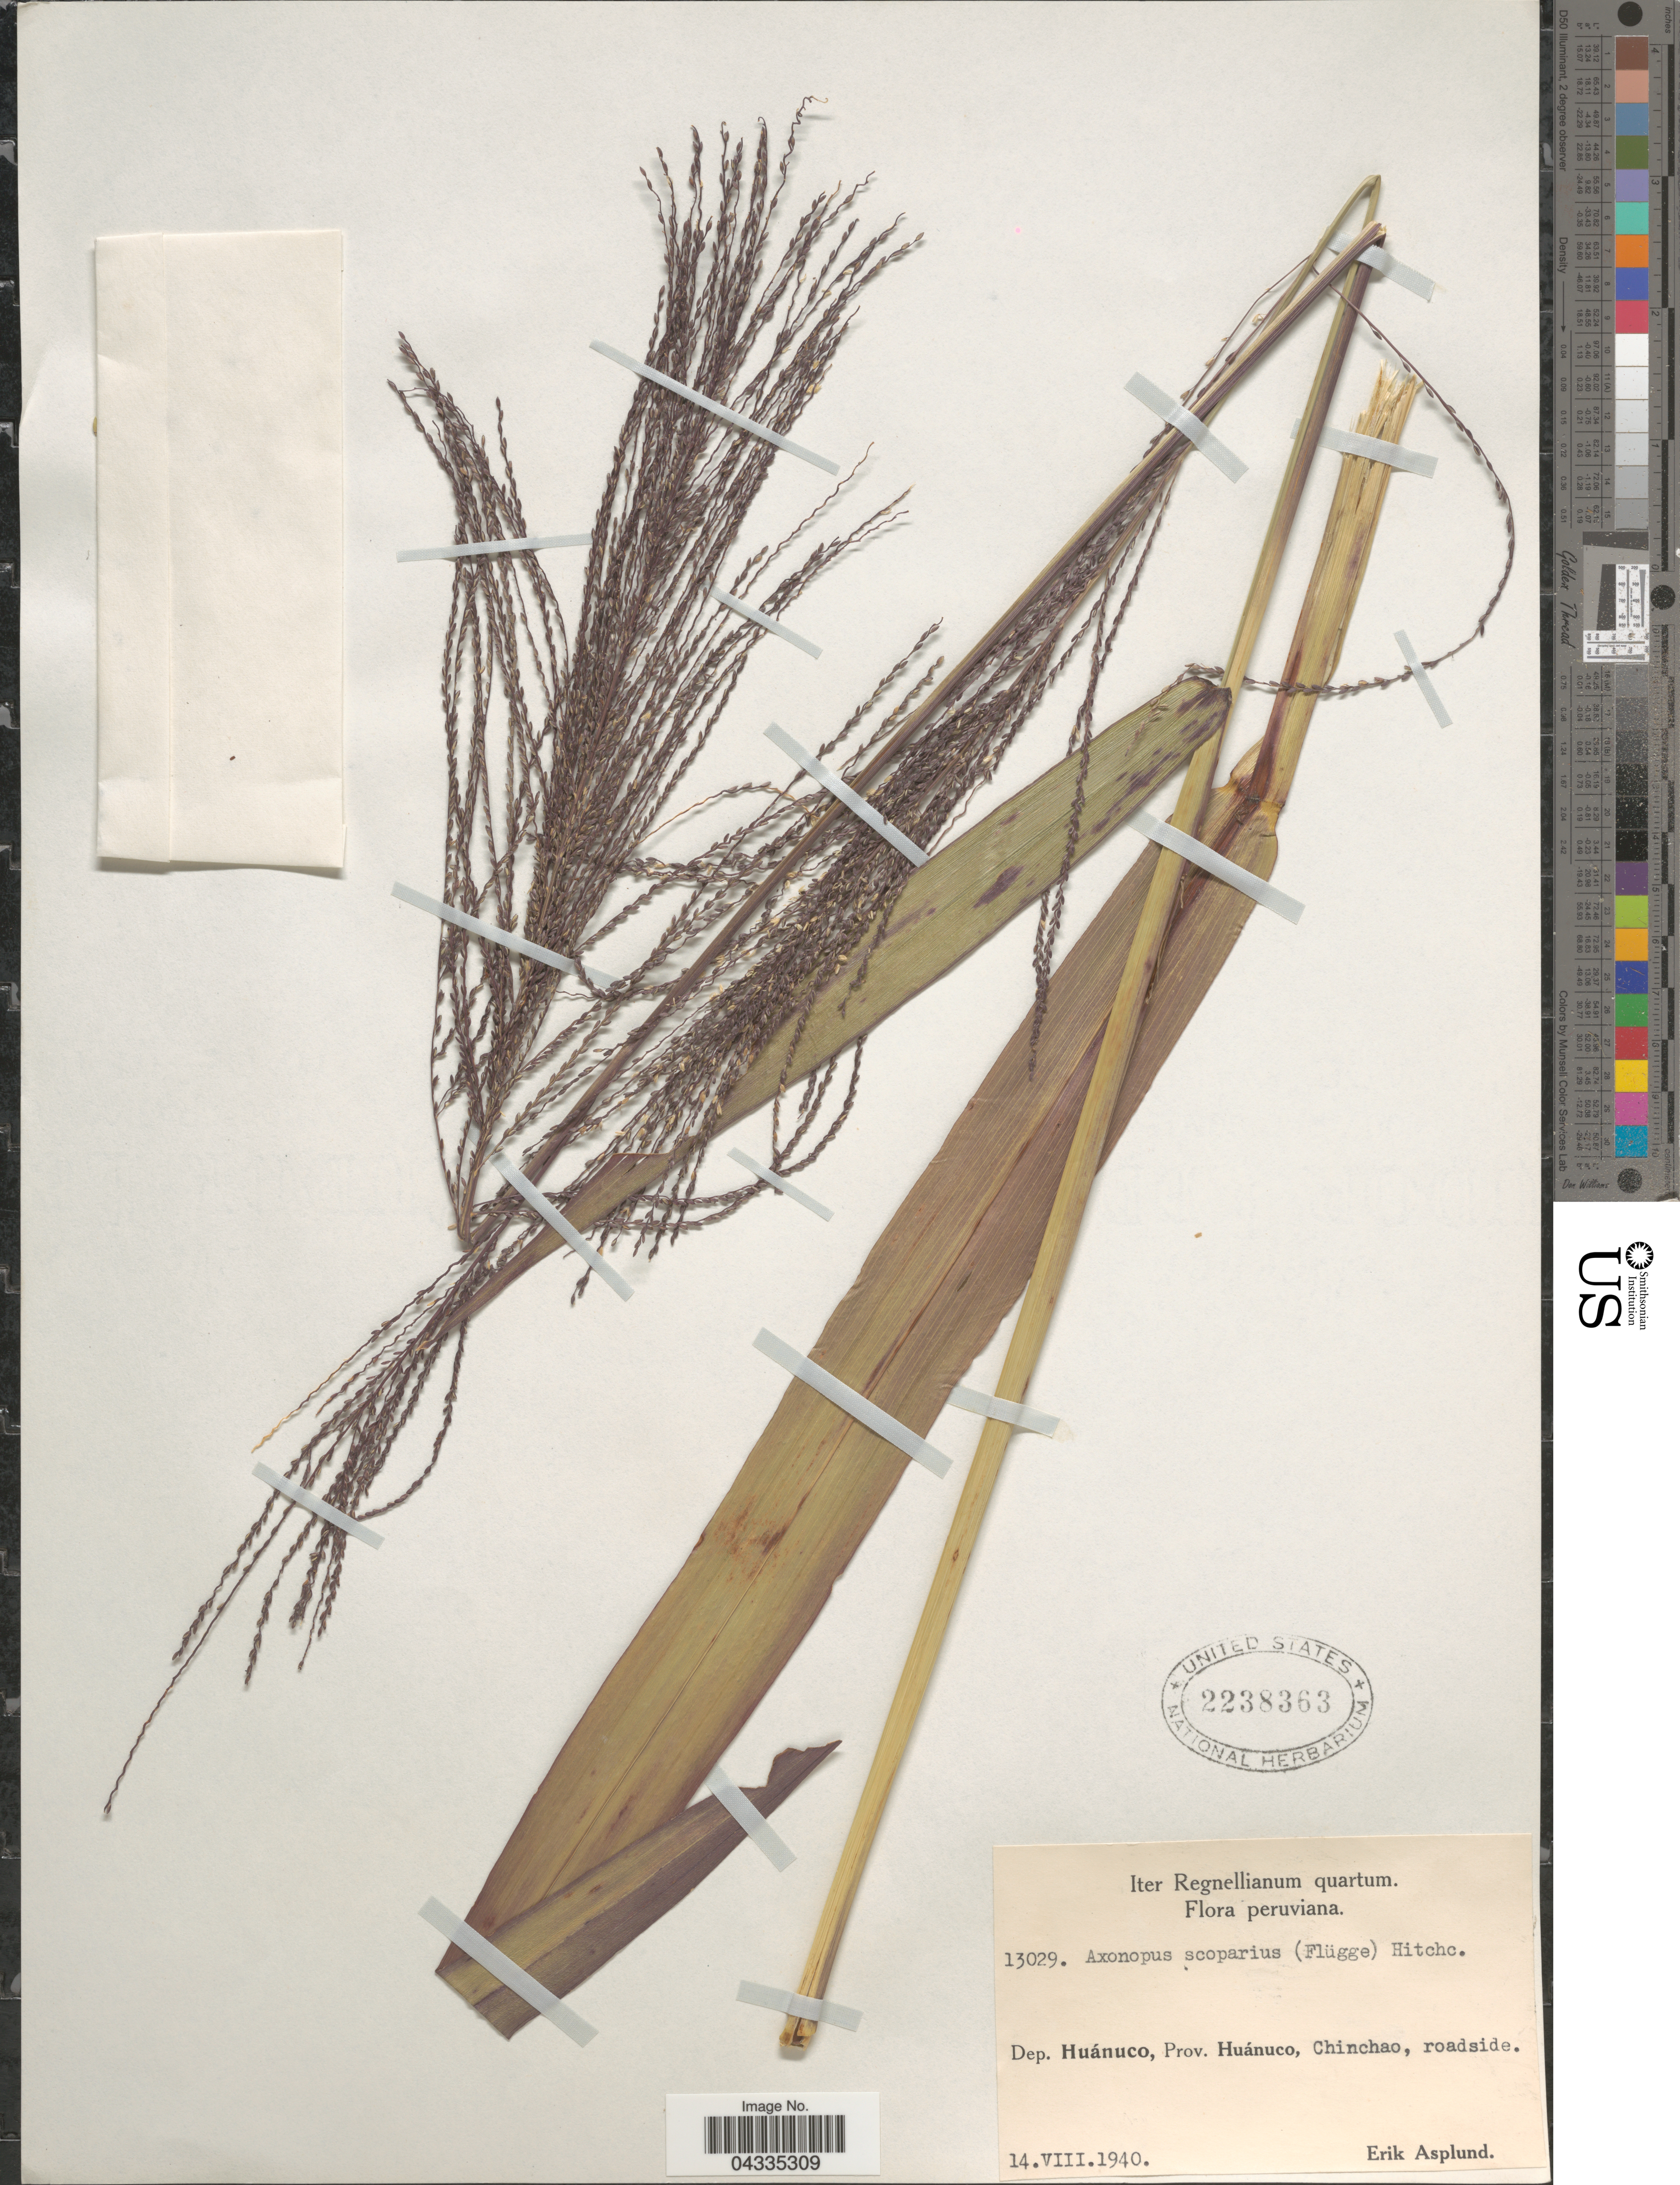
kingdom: Plantae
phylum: Tracheophyta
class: Liliopsida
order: Poales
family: Poaceae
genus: Axonopus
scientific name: Axonopus scoparius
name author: (Flüggé) Kuhlm.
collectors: E. Asplund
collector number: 13029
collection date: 1940-08-14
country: Peru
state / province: Huánuco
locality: Iter Regnellianum quartum. Peruviana. Dep. Huánuco, Prov. Huánuco, Chinchao, roadside.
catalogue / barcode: US 2238363